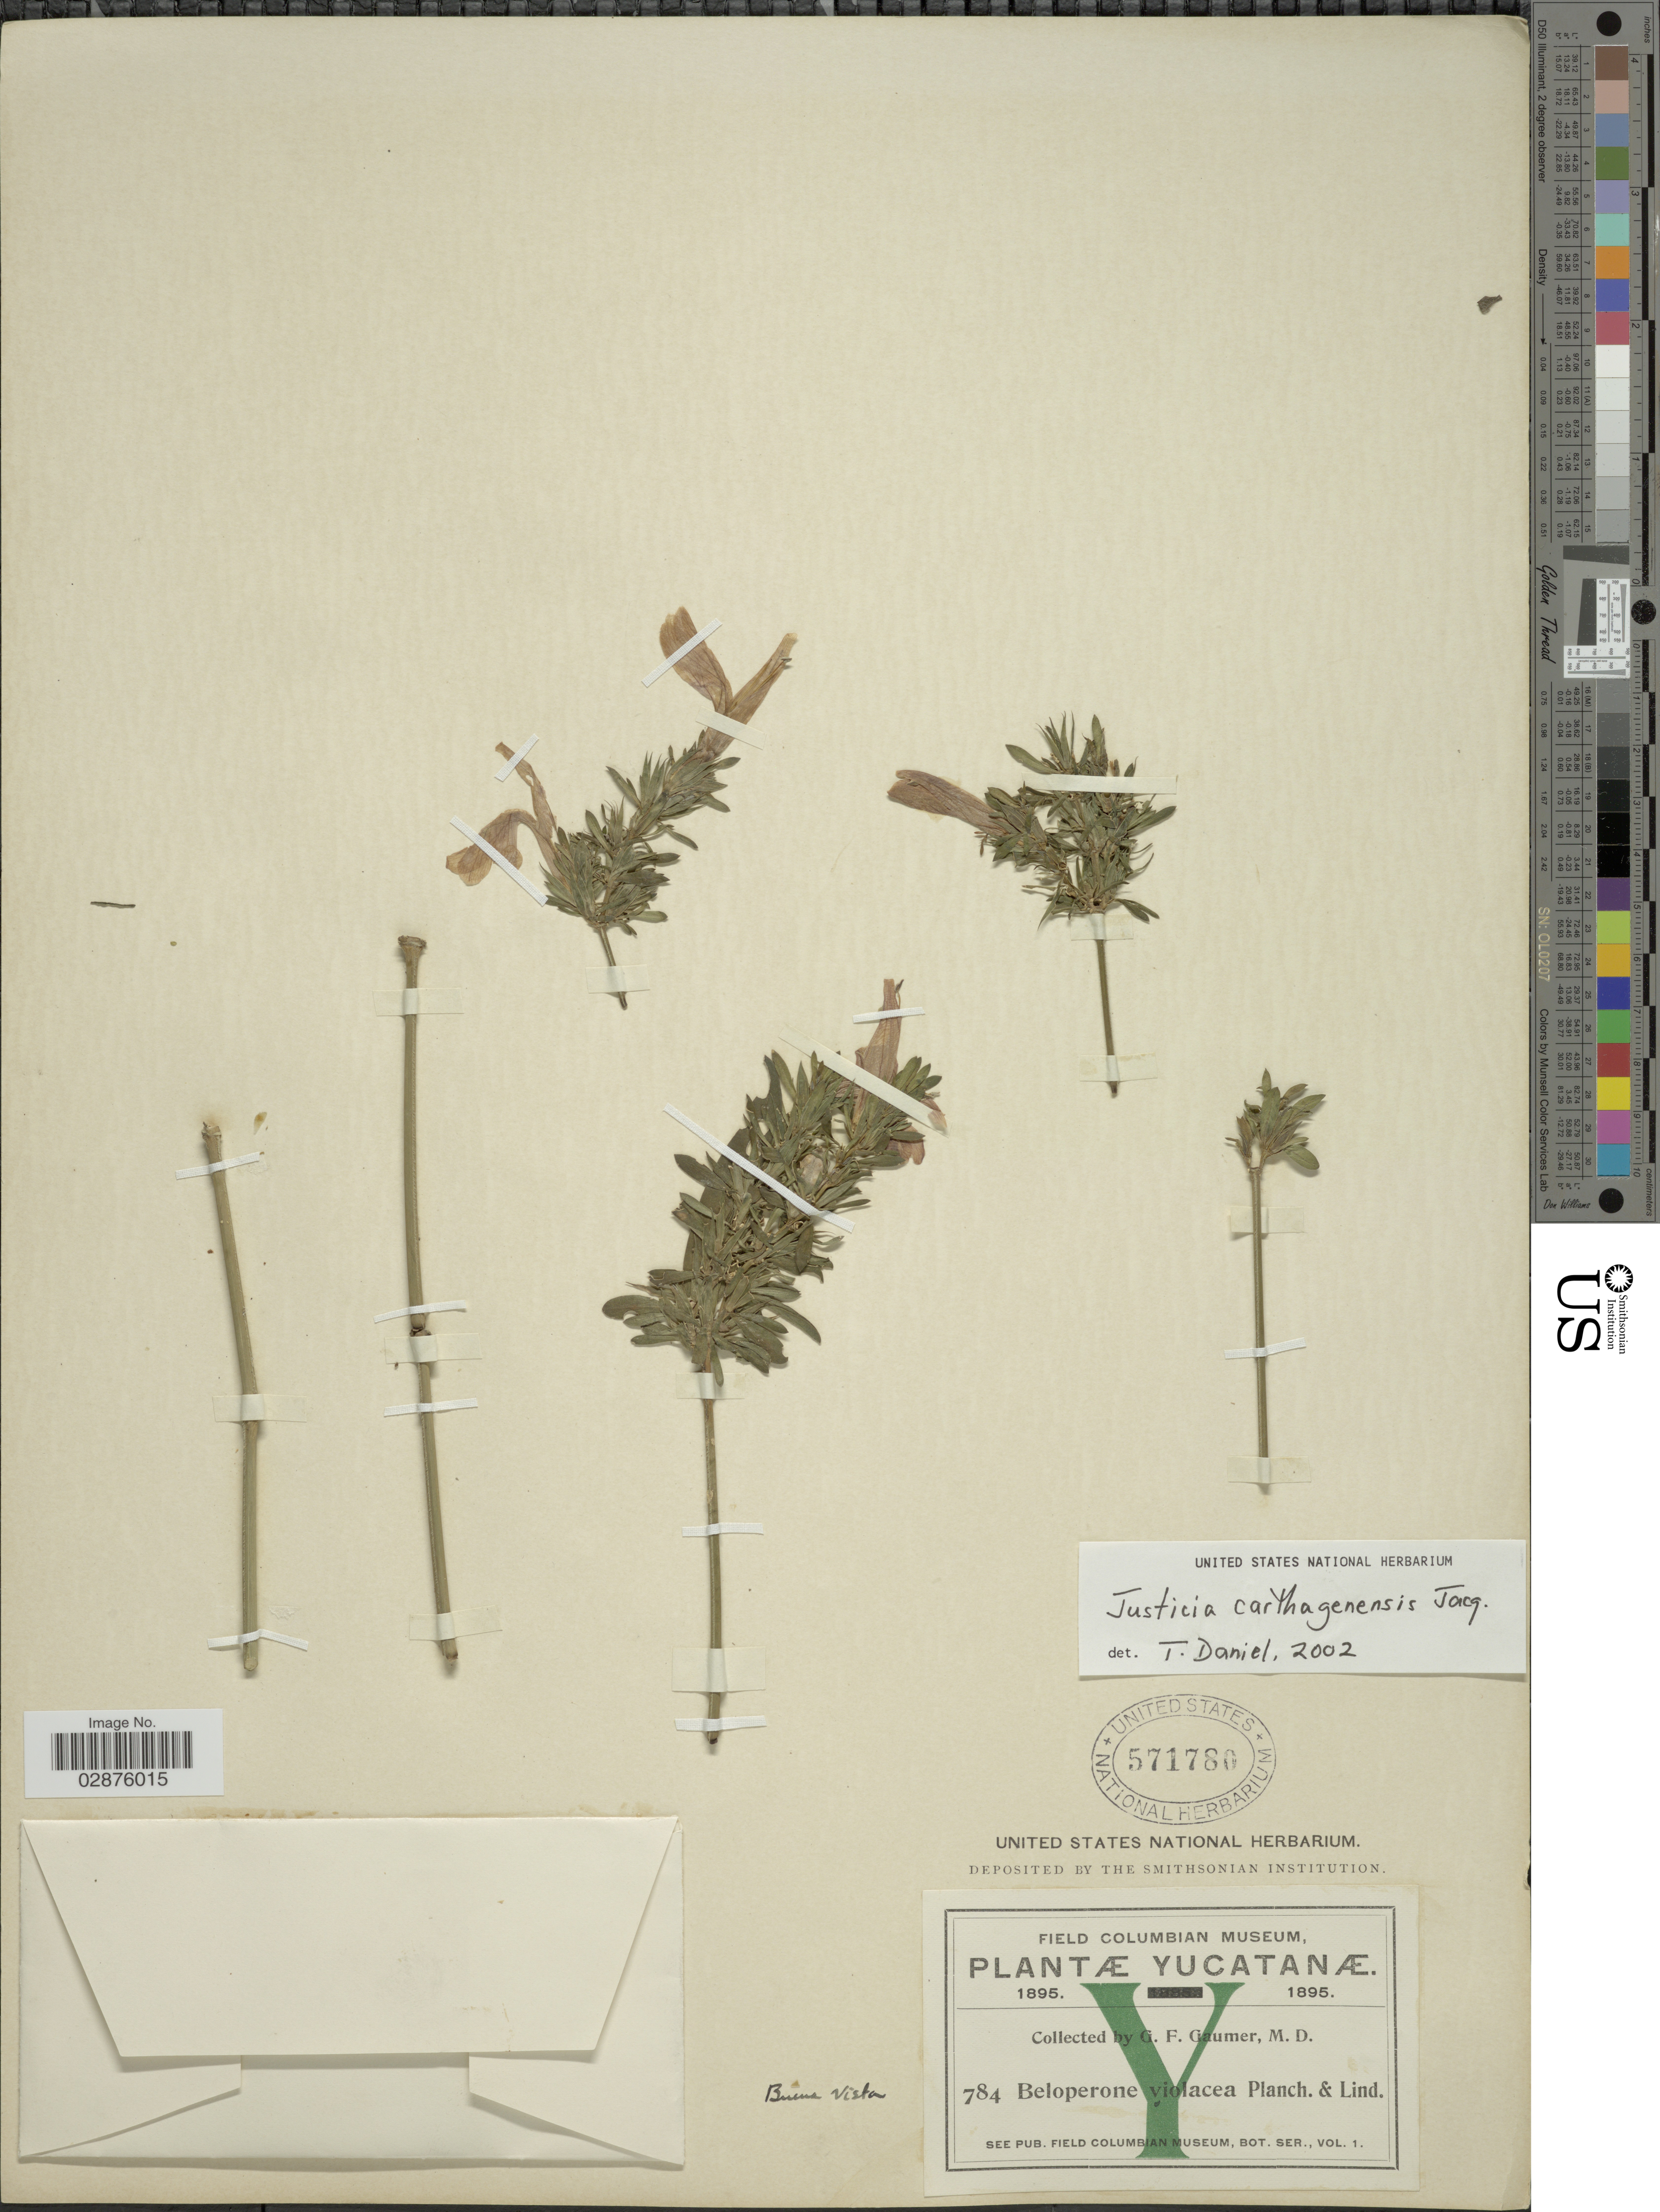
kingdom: Plantae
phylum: Tracheophyta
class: Magnoliopsida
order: Lamiales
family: Acanthaceae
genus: Justicia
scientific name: Justicia carthaginensis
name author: Jacq.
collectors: G. F. Gaumer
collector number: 784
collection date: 1895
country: Mexico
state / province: Yucatán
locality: Buena Vista, Yucatanae.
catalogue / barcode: US 571780